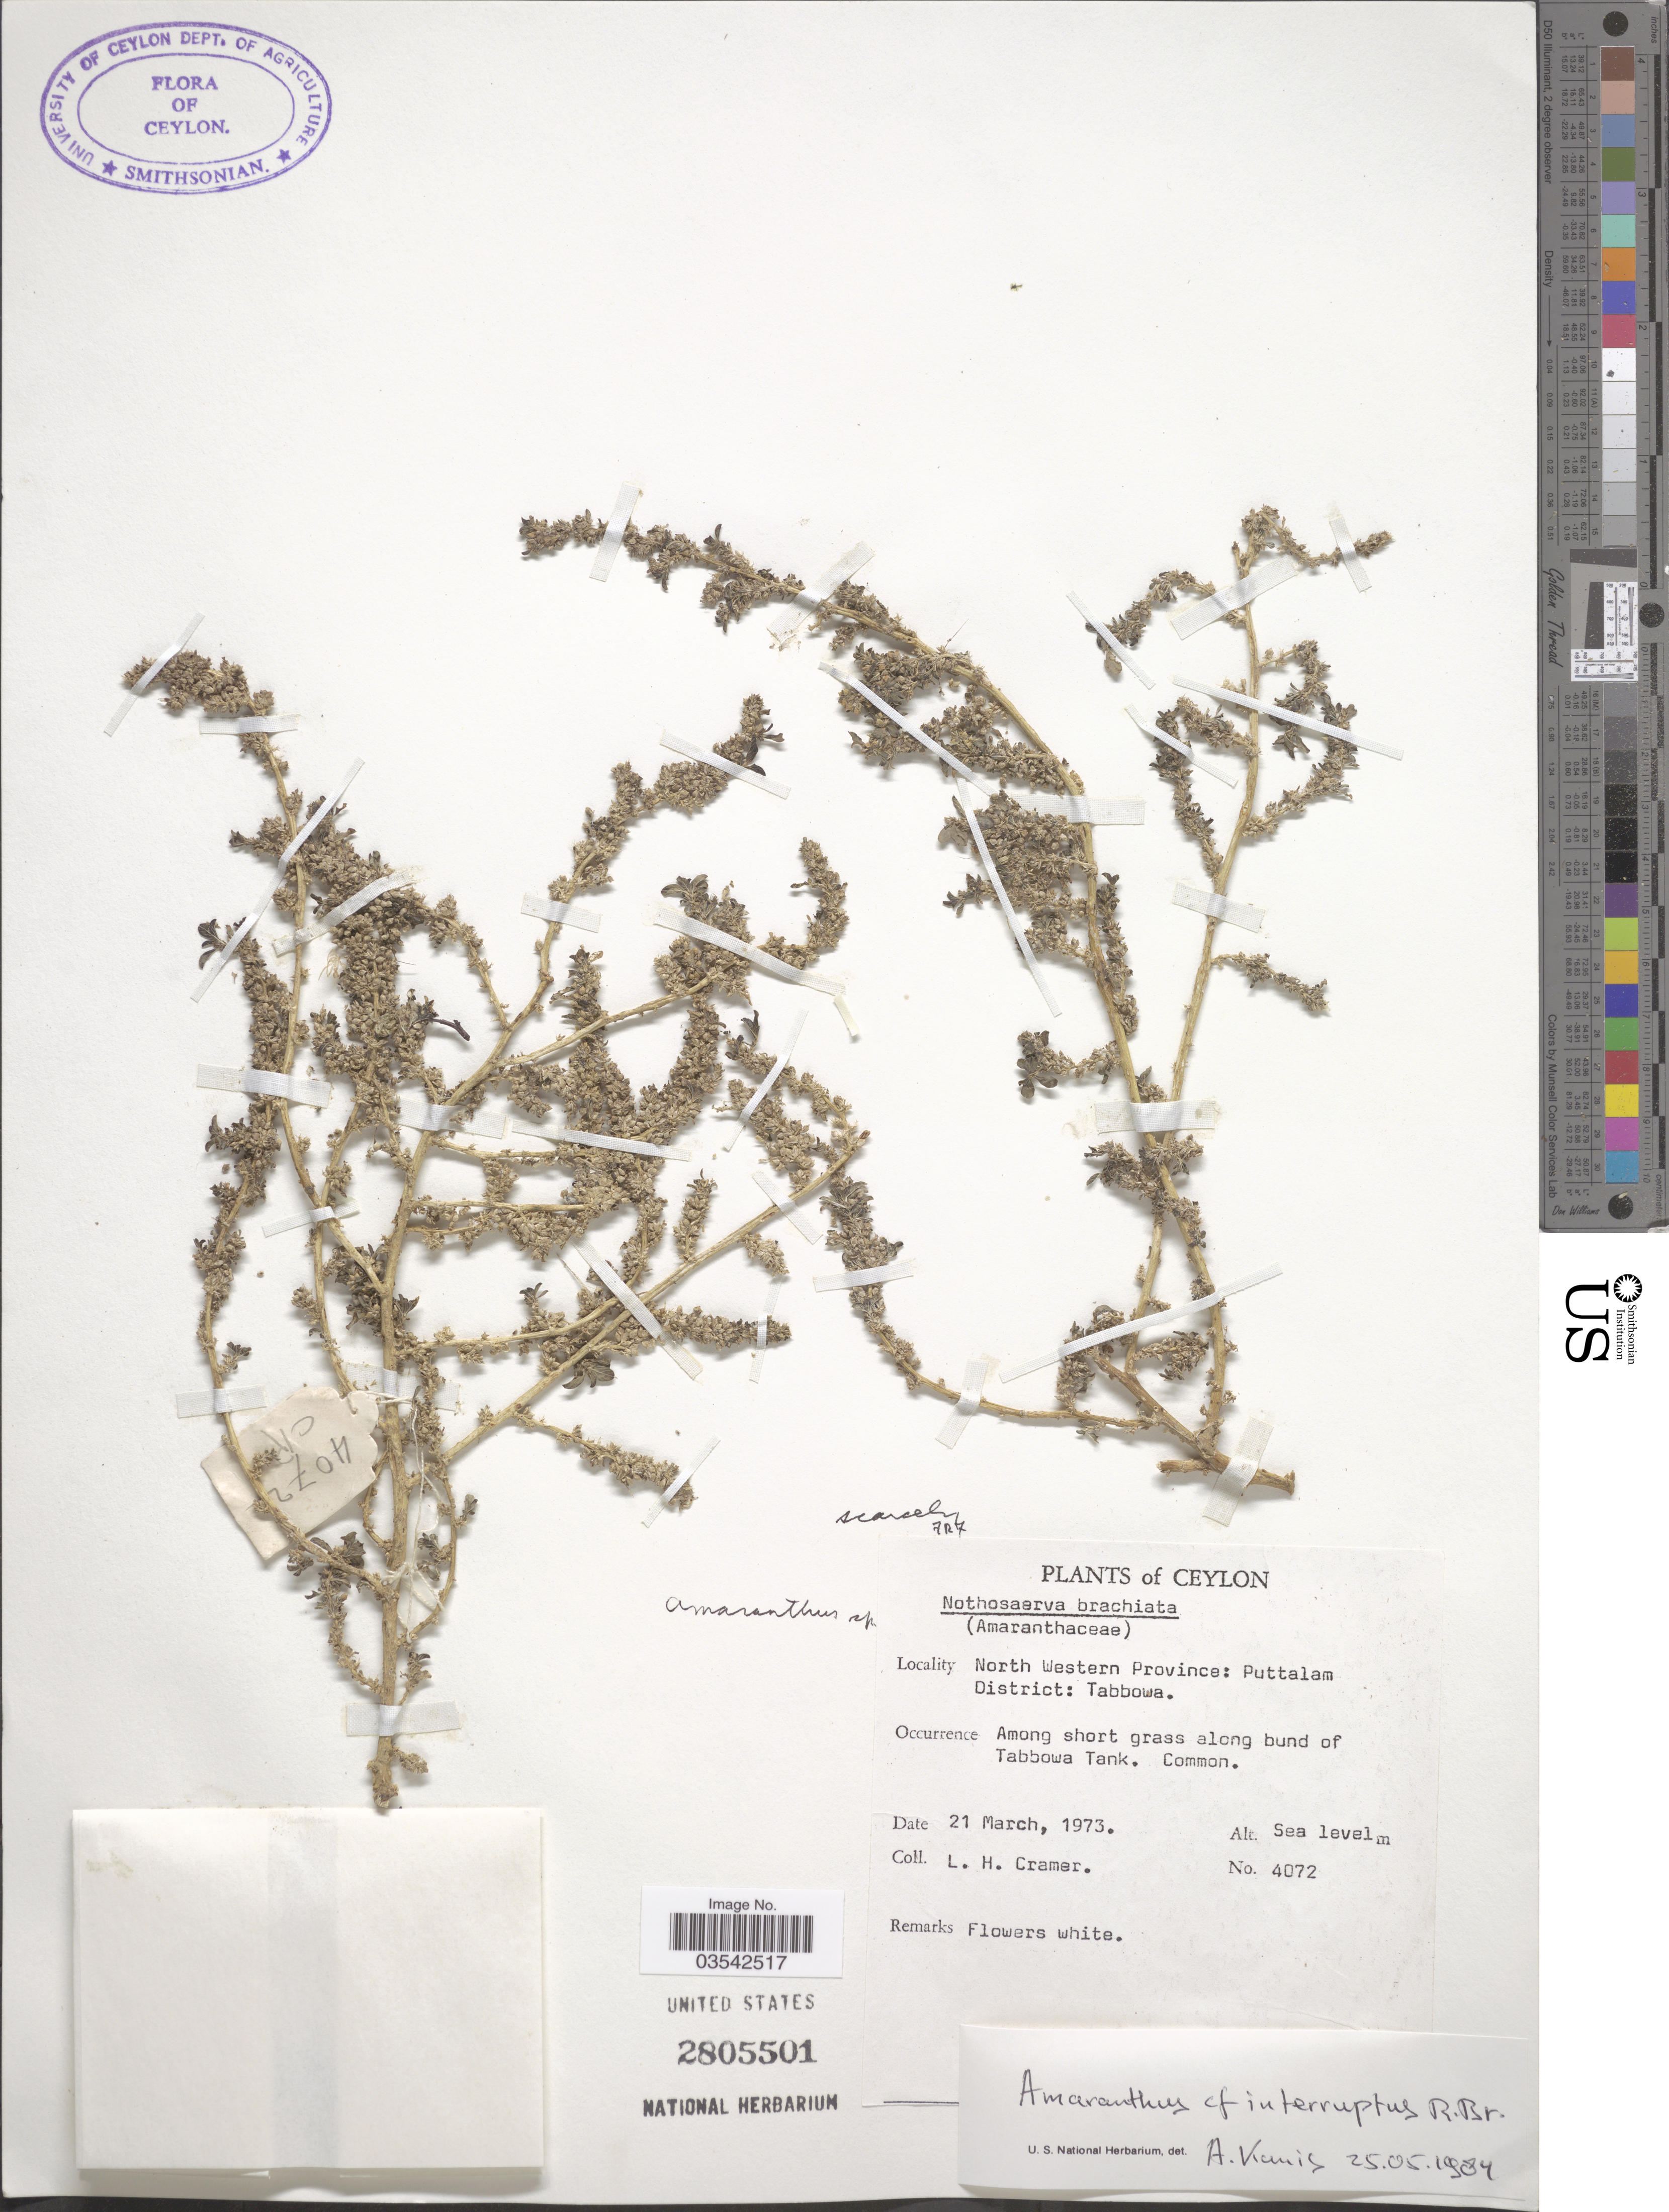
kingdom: Plantae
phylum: Tracheophyta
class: Magnoliopsida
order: Caryophyllales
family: Amaranthaceae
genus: Amaranthus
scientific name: Amaranthus interruptus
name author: R. Br.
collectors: L. H. Cramer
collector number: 4072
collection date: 1973-03-21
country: Sri Lanka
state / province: North Western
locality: Ceylon. Puttalam District: Tabbowa. Among short grass along bund of Tabbowa Tank.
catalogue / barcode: US 2805501